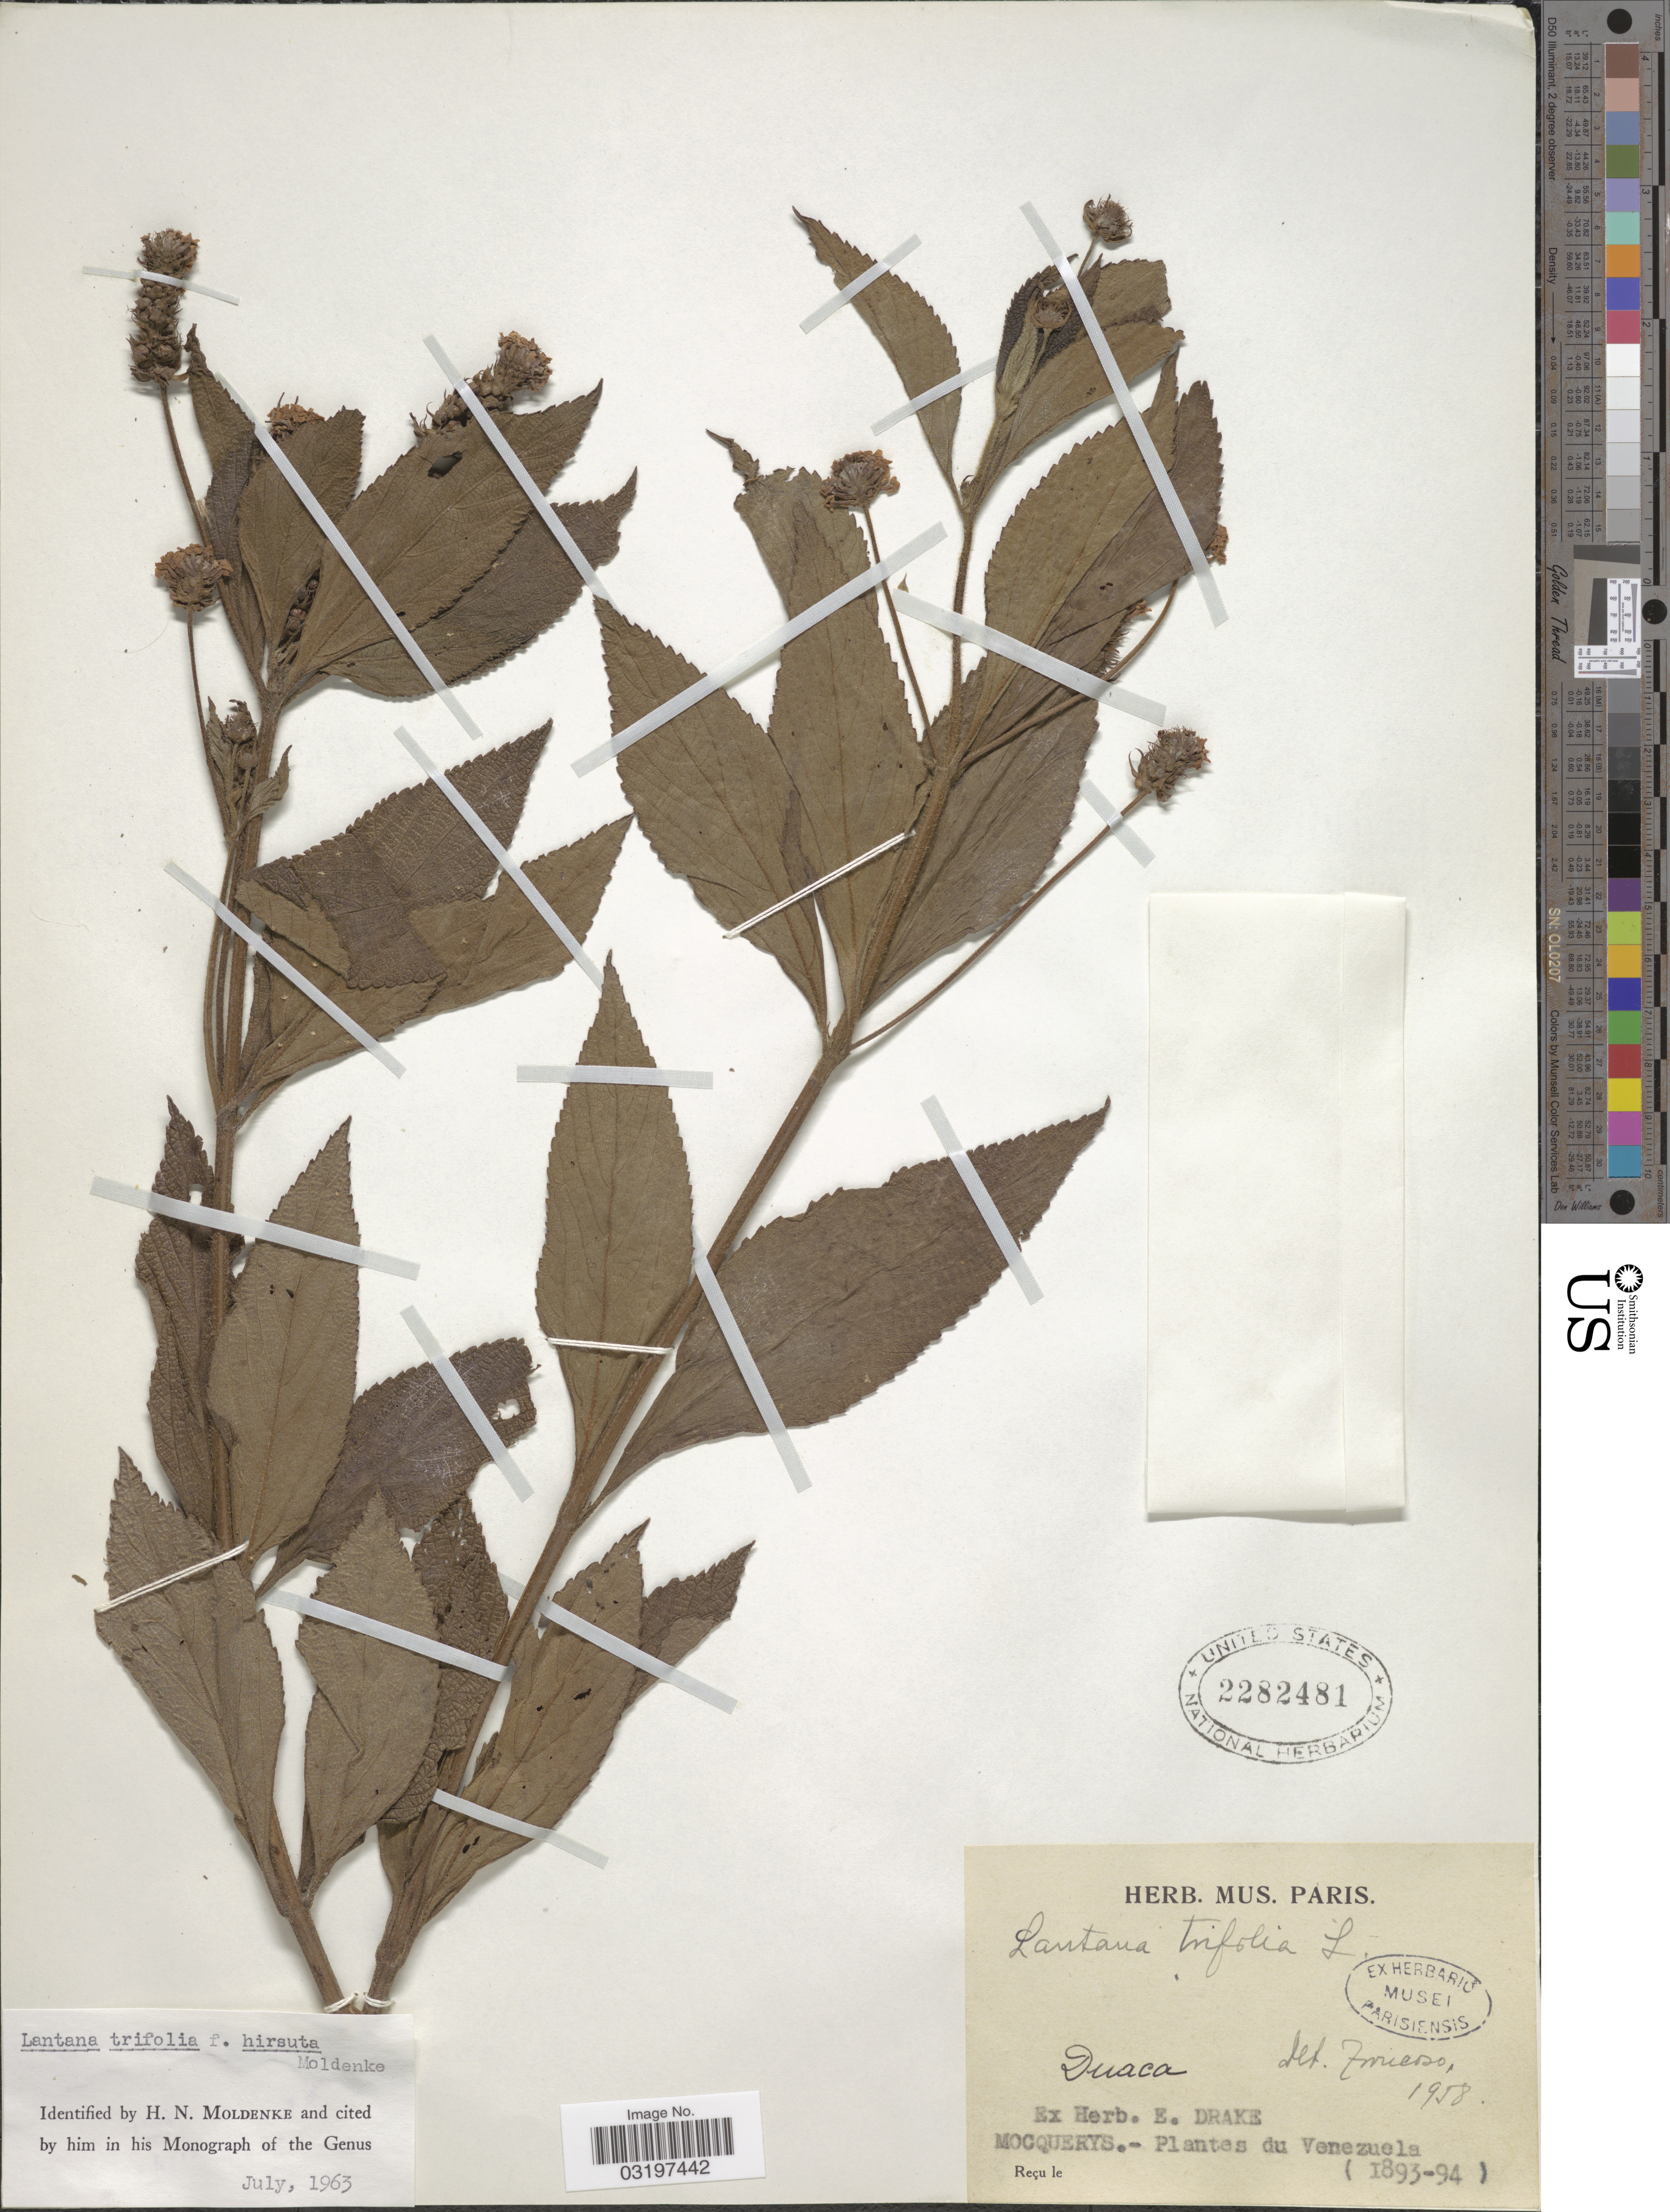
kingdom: Plantae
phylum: Tracheophyta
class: Magnoliopsida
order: Lamiales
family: Verbenaceae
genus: Lantana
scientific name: Lantana trifolia f. hirsuta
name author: Moldenke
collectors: A. Mocquerys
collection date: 1893/1894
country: Venezuela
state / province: Lara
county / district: Crespo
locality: Duaca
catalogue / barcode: US 2282481